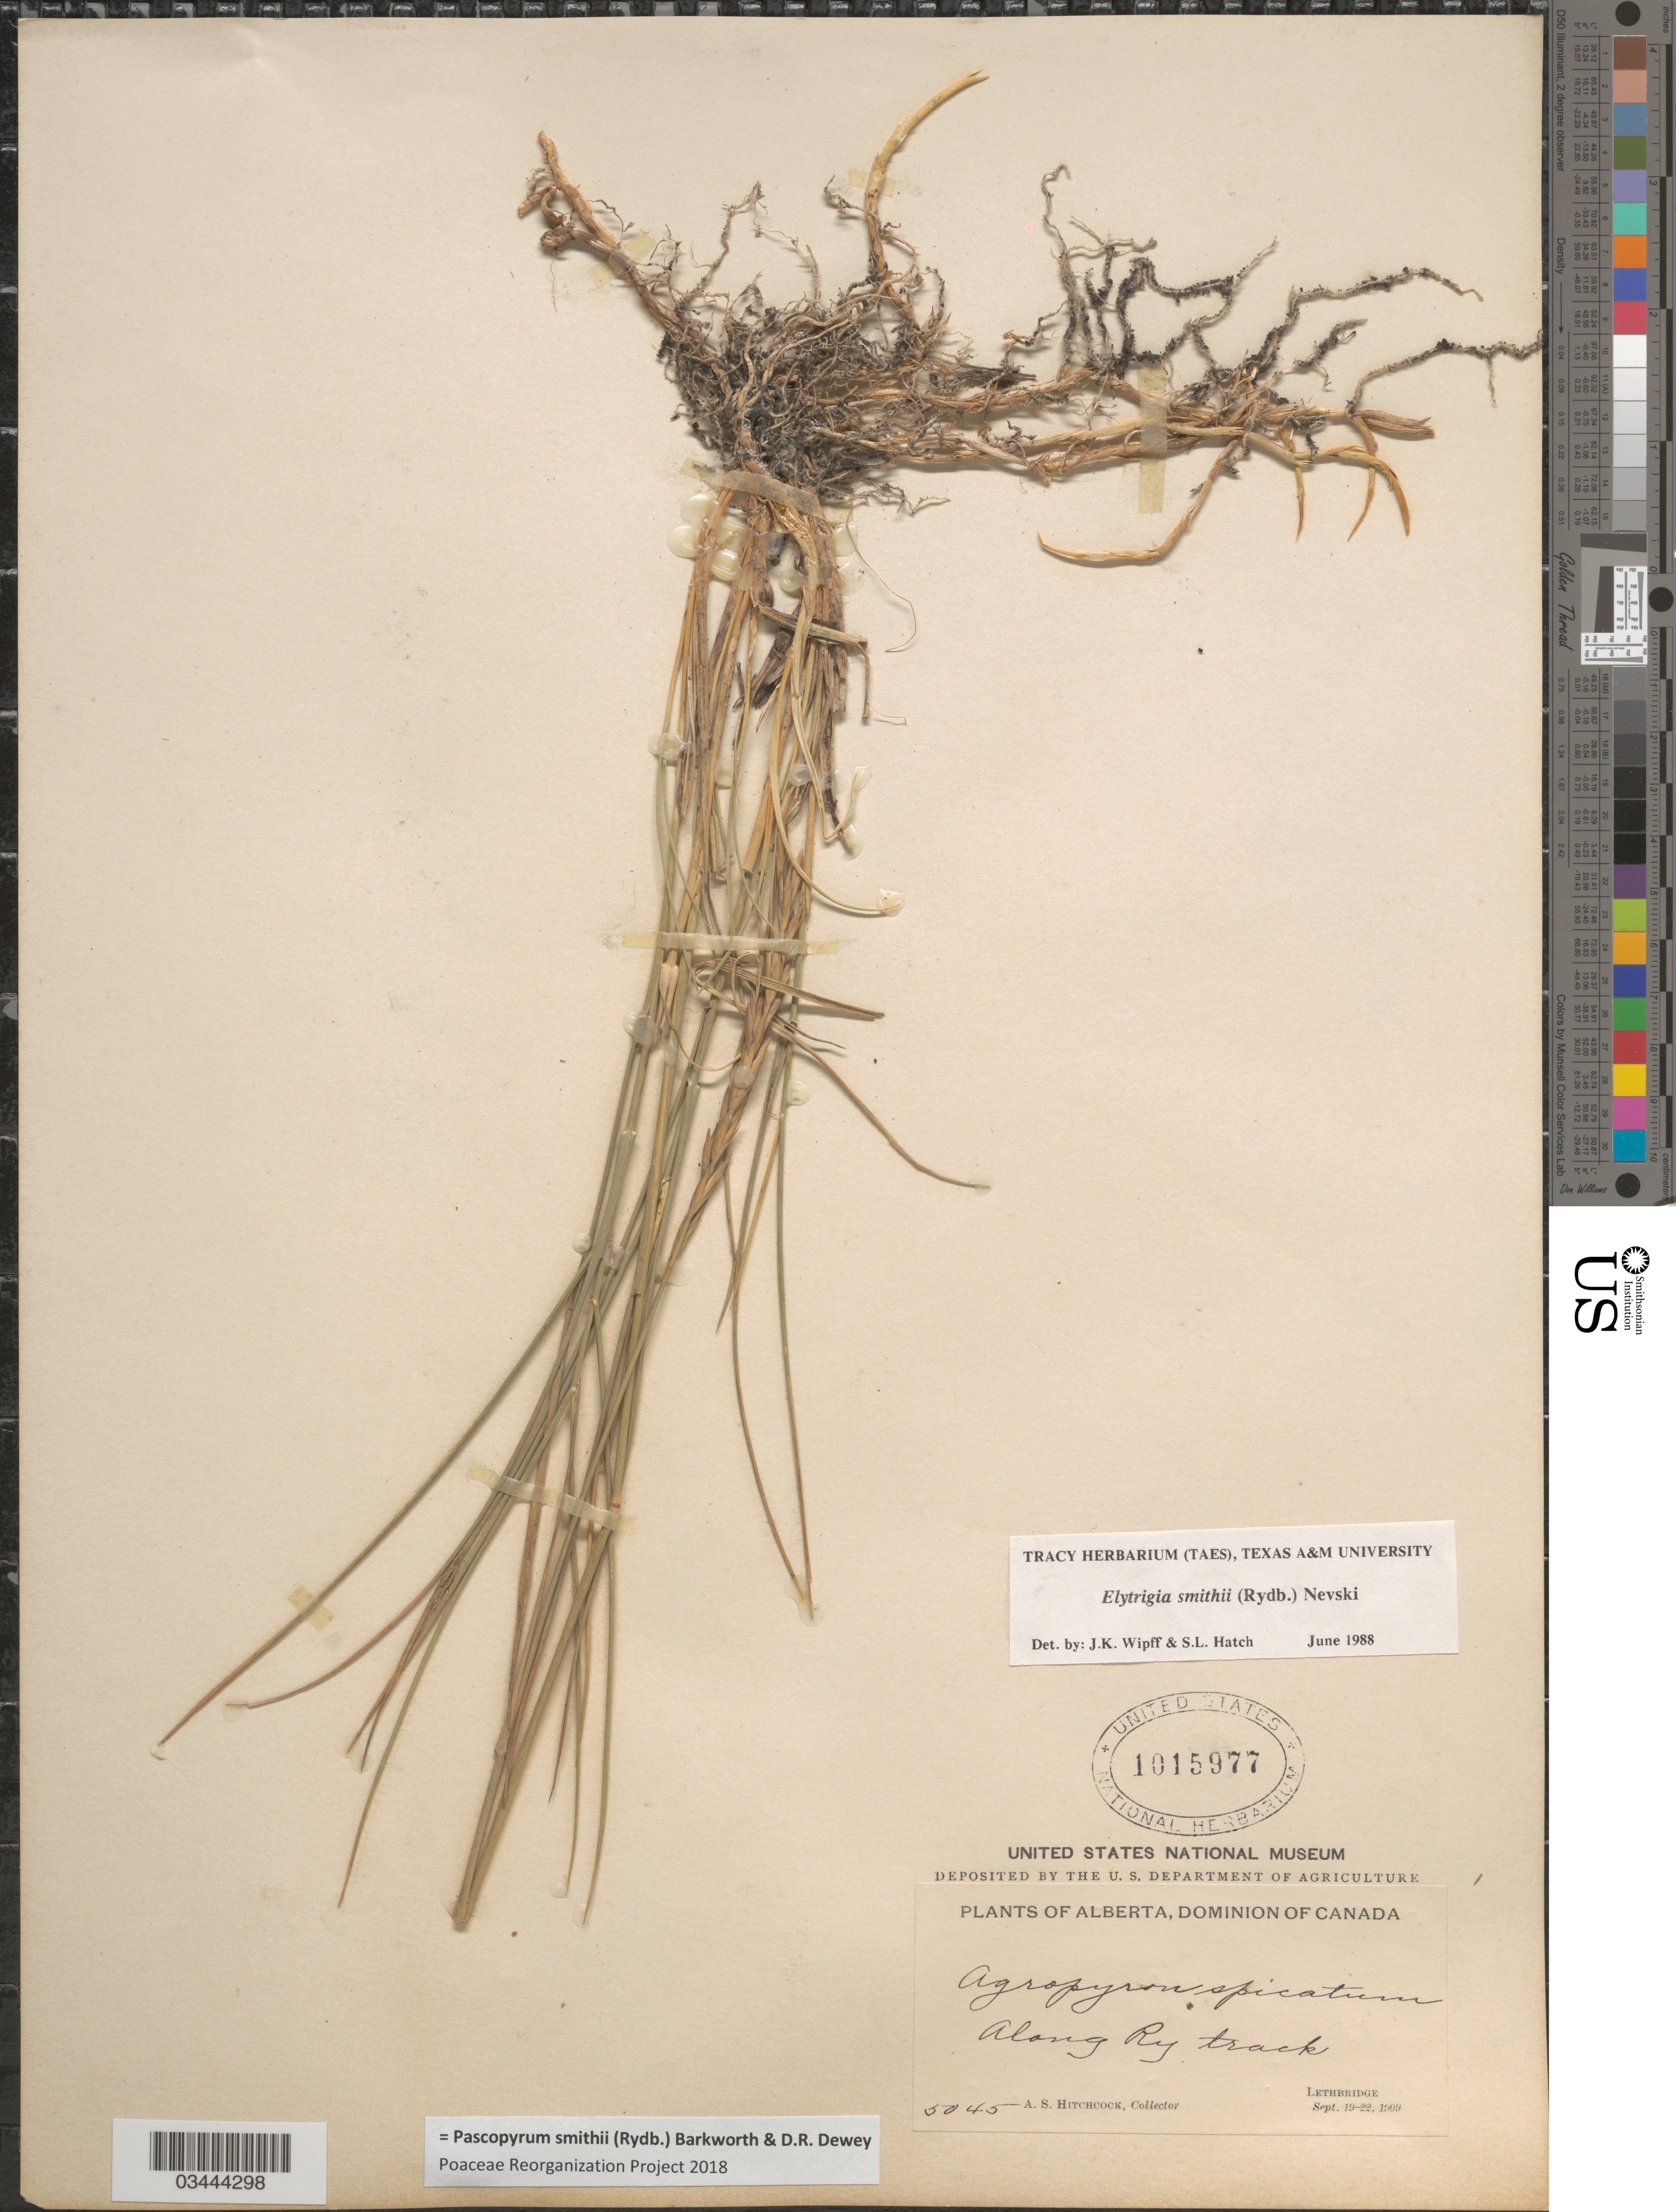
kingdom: Plantae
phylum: Tracheophyta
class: Liliopsida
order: Poales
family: Poaceae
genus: Pascopyrum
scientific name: Pascopyrum smithii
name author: (Rydb.) Barkworth & Dewey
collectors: A. S. Hitchcock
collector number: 5045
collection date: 1909-09-19/1909-09-22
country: Canada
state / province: Alberta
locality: Dominion Of Canada. Along Ry tracks. Lethbridge.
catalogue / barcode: US 1015977